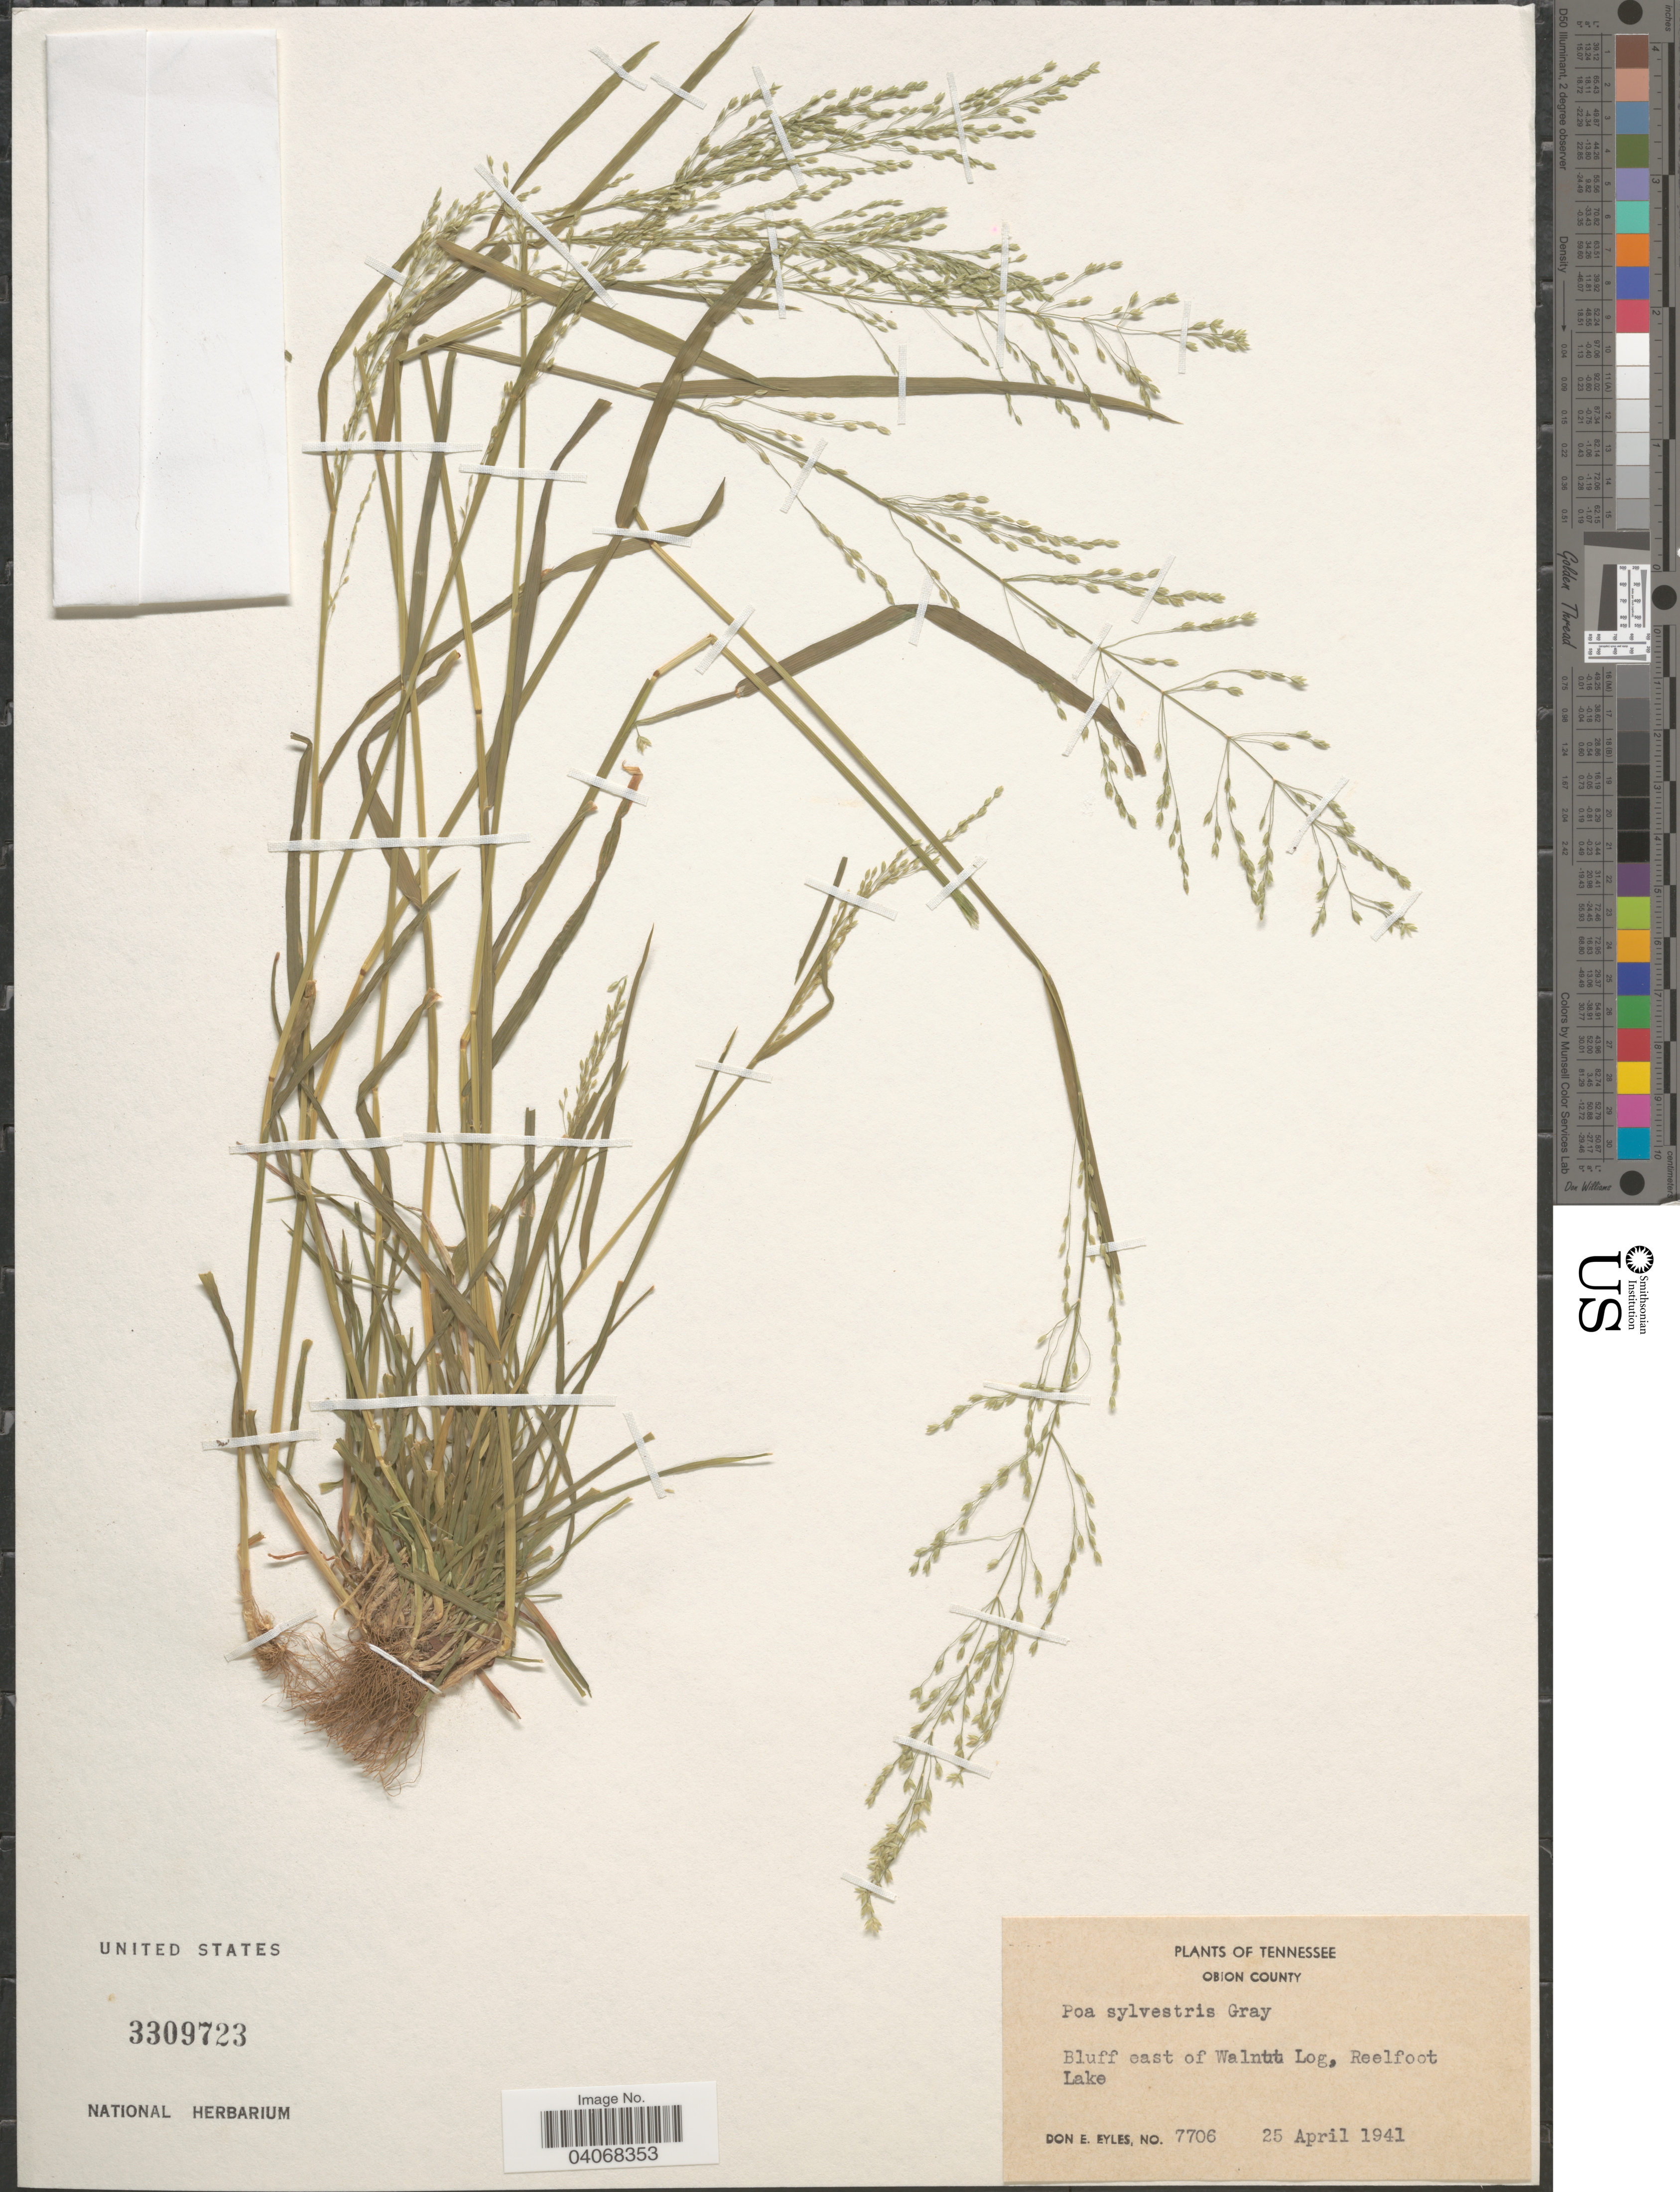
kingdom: Plantae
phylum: Tracheophyta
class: Liliopsida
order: Poales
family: Poaceae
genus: Poa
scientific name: Poa sylvestris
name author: A. Gray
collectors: D. Eyles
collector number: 7706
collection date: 1941-04-25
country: United States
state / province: Tennessee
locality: Obion County. Bluff east of Walnut Log, Reelfoot Lake.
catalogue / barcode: US 3309723